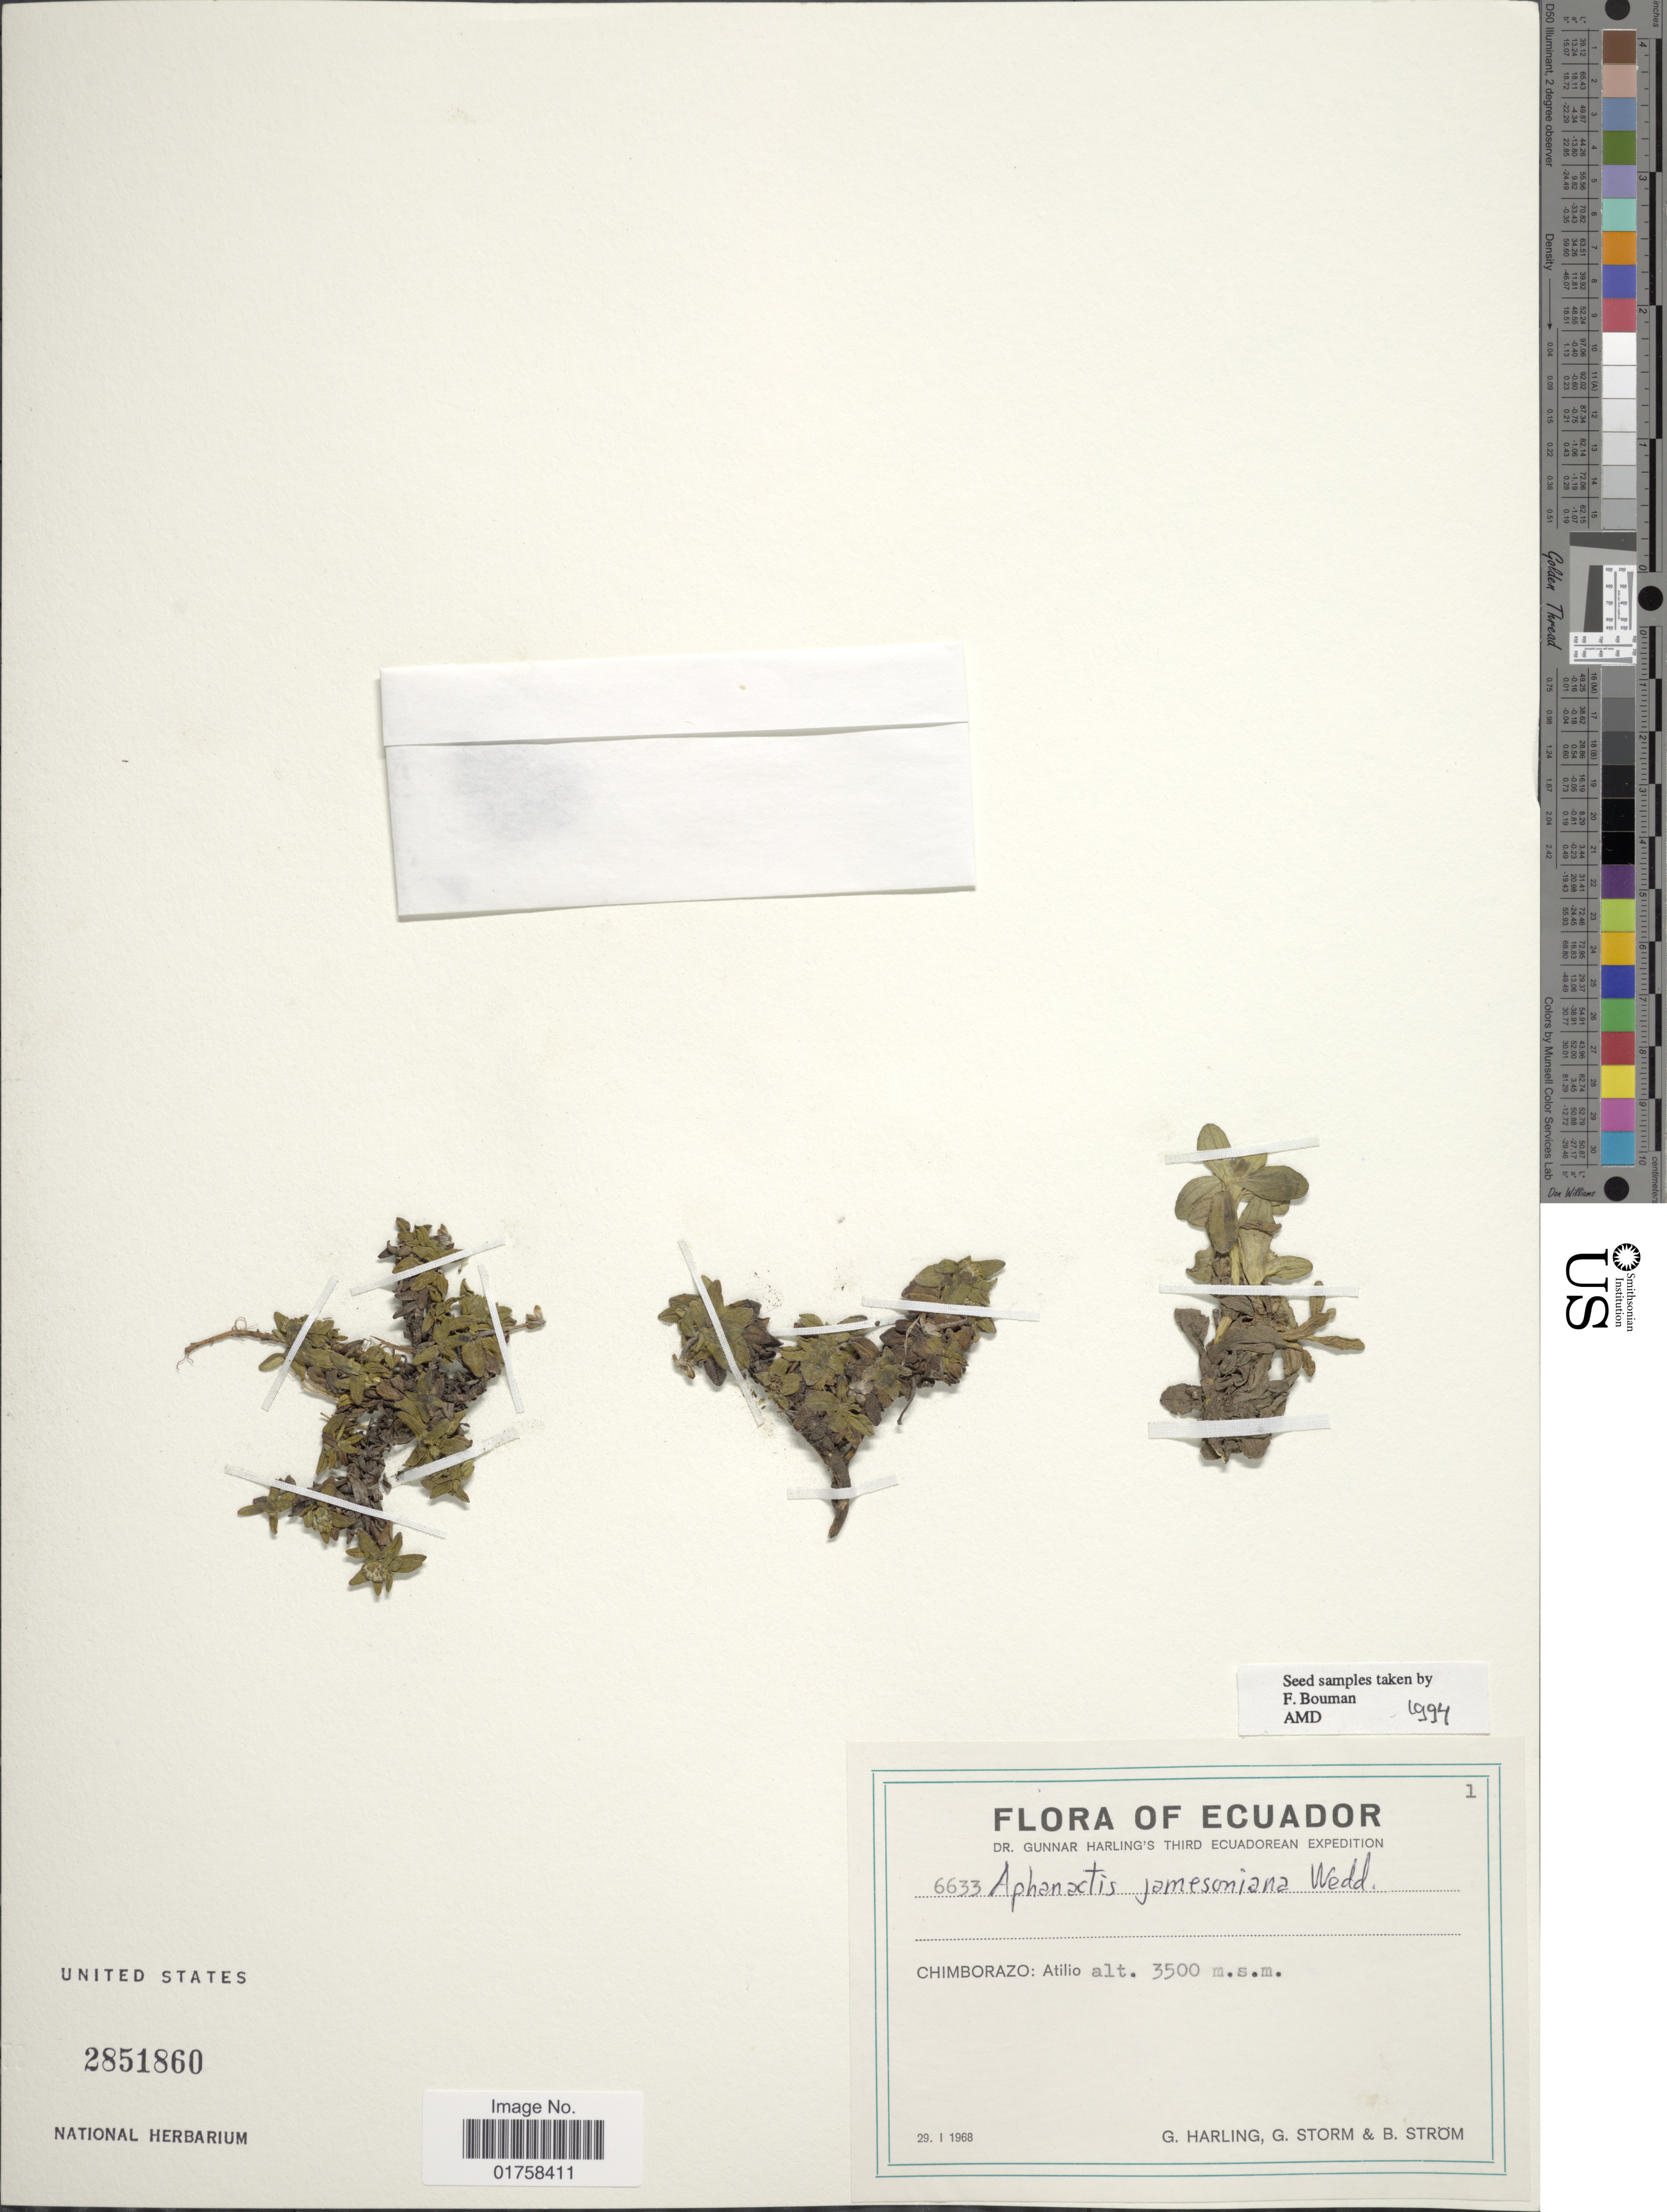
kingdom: Plantae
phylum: Tracheophyta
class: Magnoliopsida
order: Asterales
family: Asteraceae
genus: Aphanactis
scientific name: Aphanactis jamesoniana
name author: Wedd.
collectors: G. Harling, G. Storm & B. Ström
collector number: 6633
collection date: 1968-01-29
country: Ecuador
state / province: Chimborazo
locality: Ecuador. Chimborazo:Atilio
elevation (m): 3500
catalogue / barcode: US 2851860